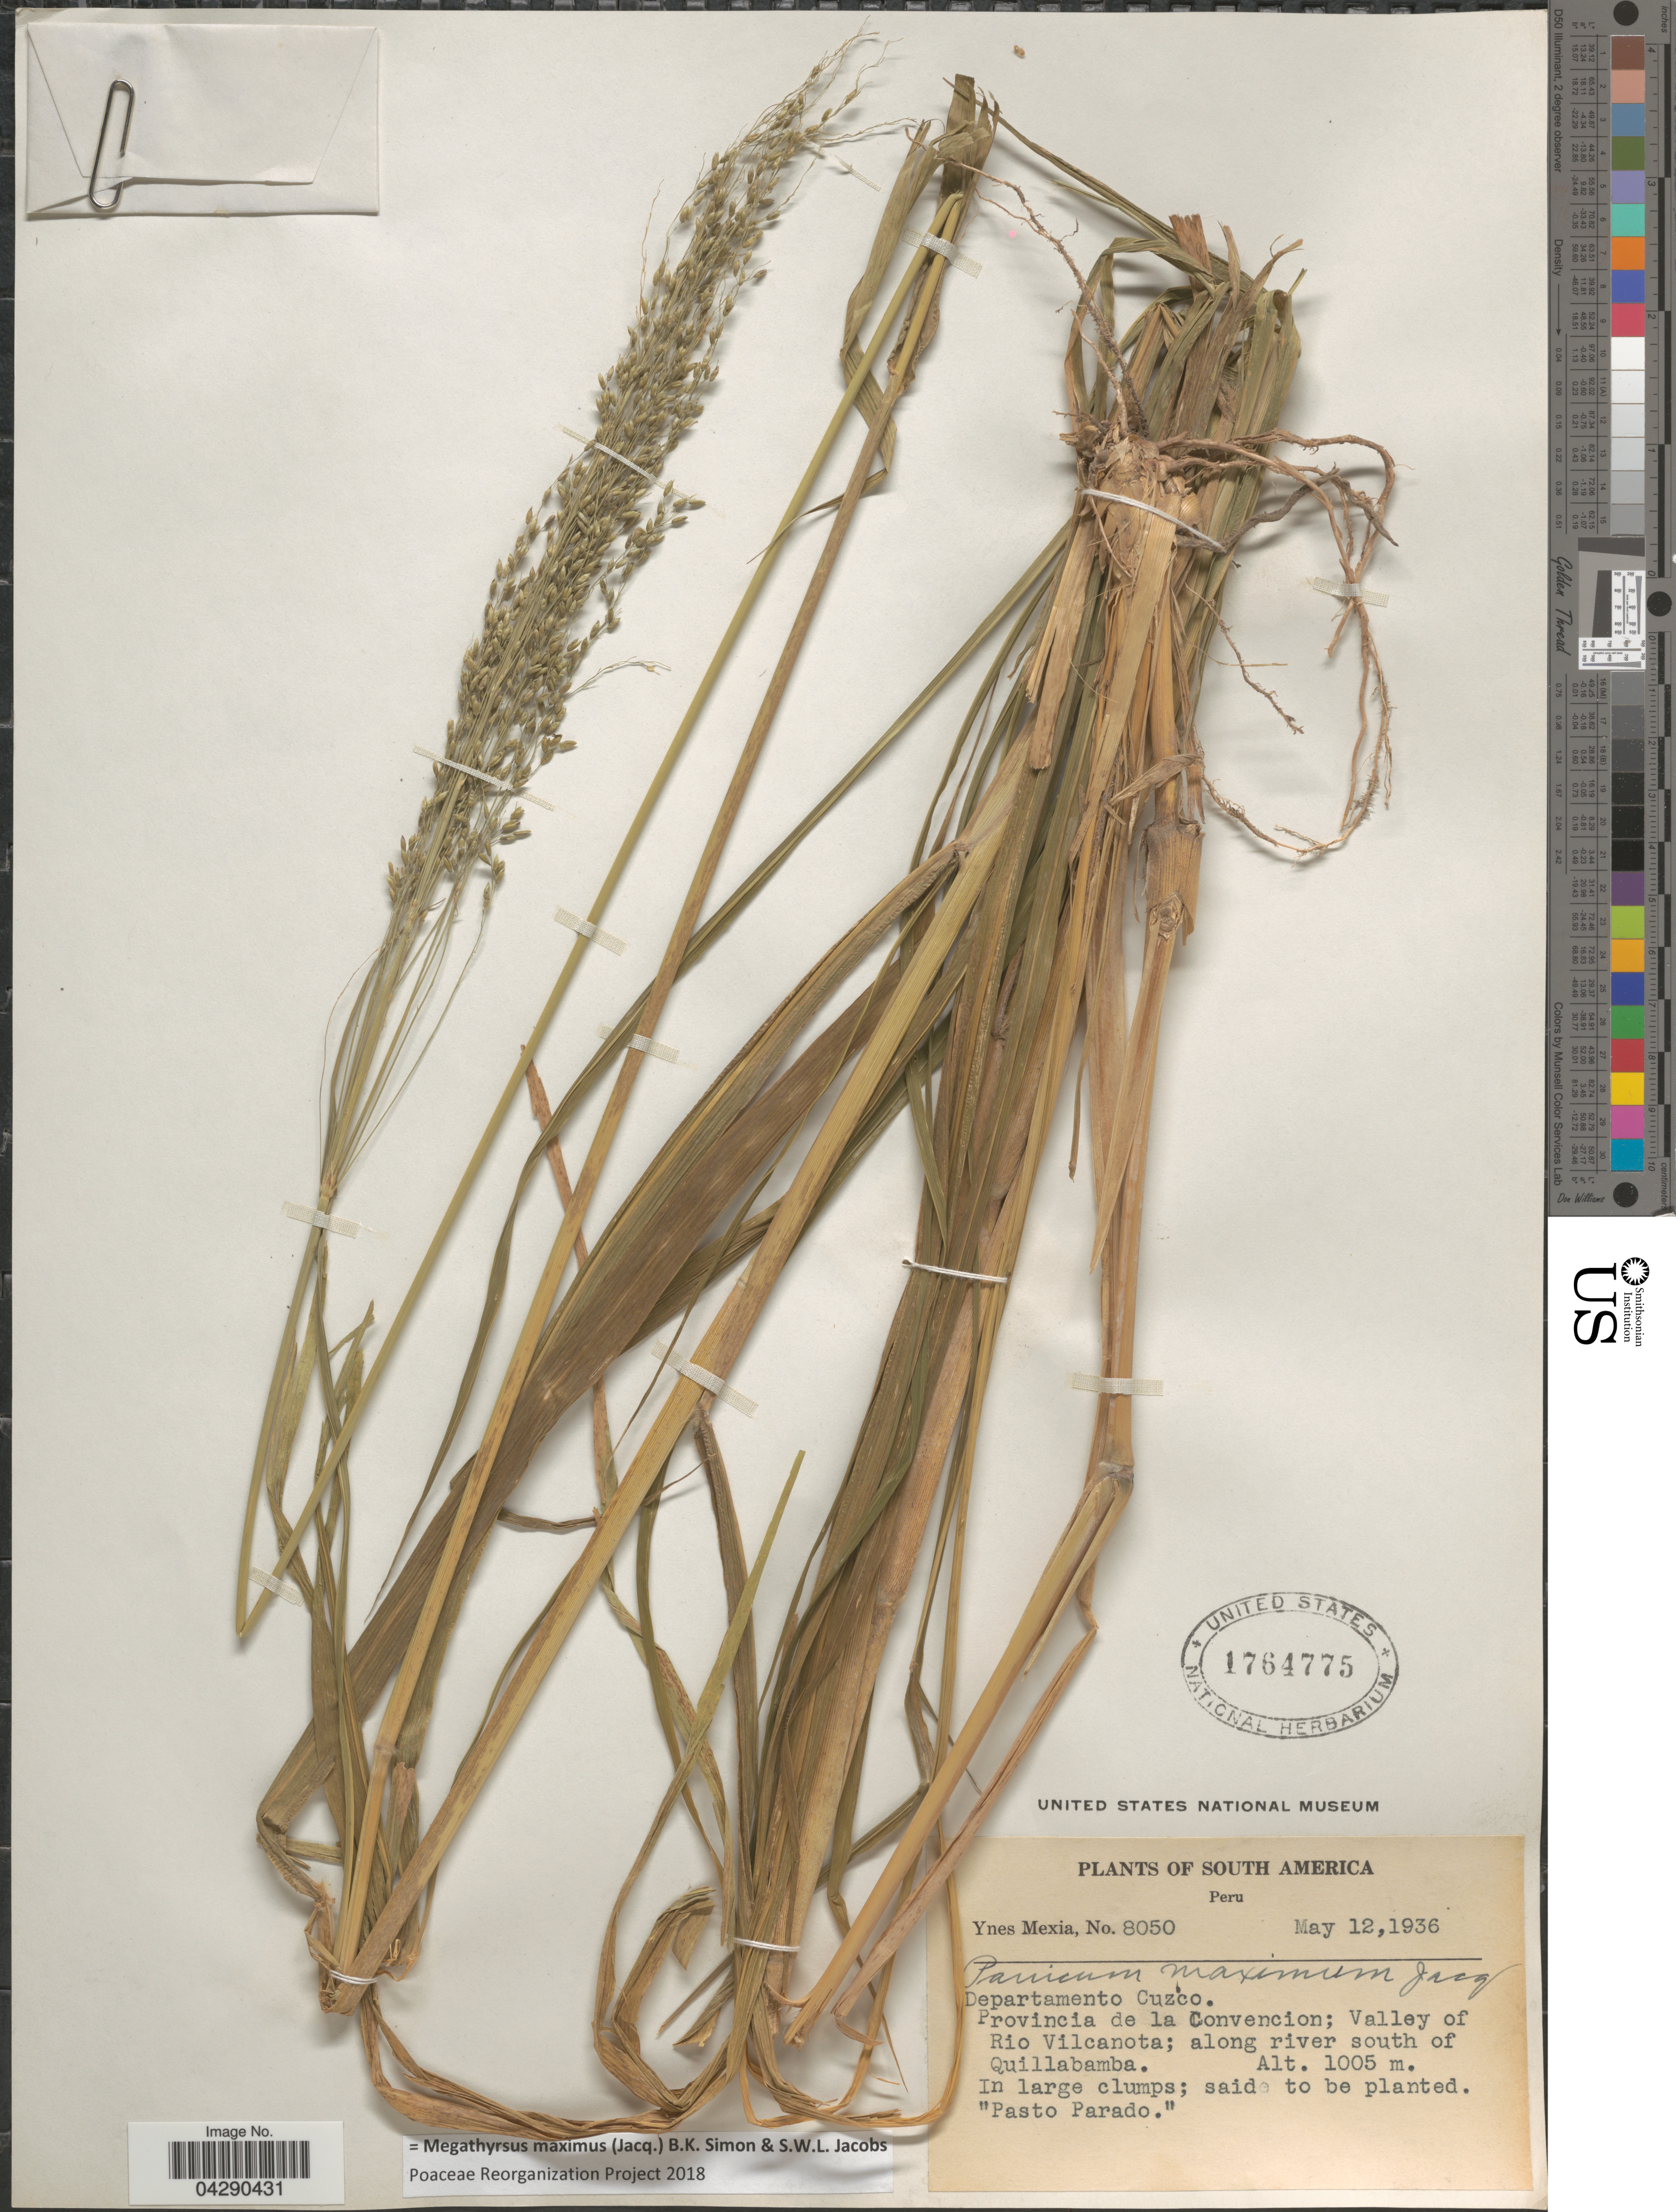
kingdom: Plantae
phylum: Tracheophyta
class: Liliopsida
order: Poales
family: Poaceae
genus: Megathyrsus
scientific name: Megathyrsus maximus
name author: (Jacq.) B.K. Simon & S.W.L. Jacobs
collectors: Y. Mexia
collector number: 8050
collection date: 1936-05-12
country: Peru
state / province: Cusco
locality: Departamento Cuzco. Provincia de la Convencion; Valley of Rio Vilcanota; along river south of Quillabamba.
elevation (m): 1005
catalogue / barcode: US 1764775